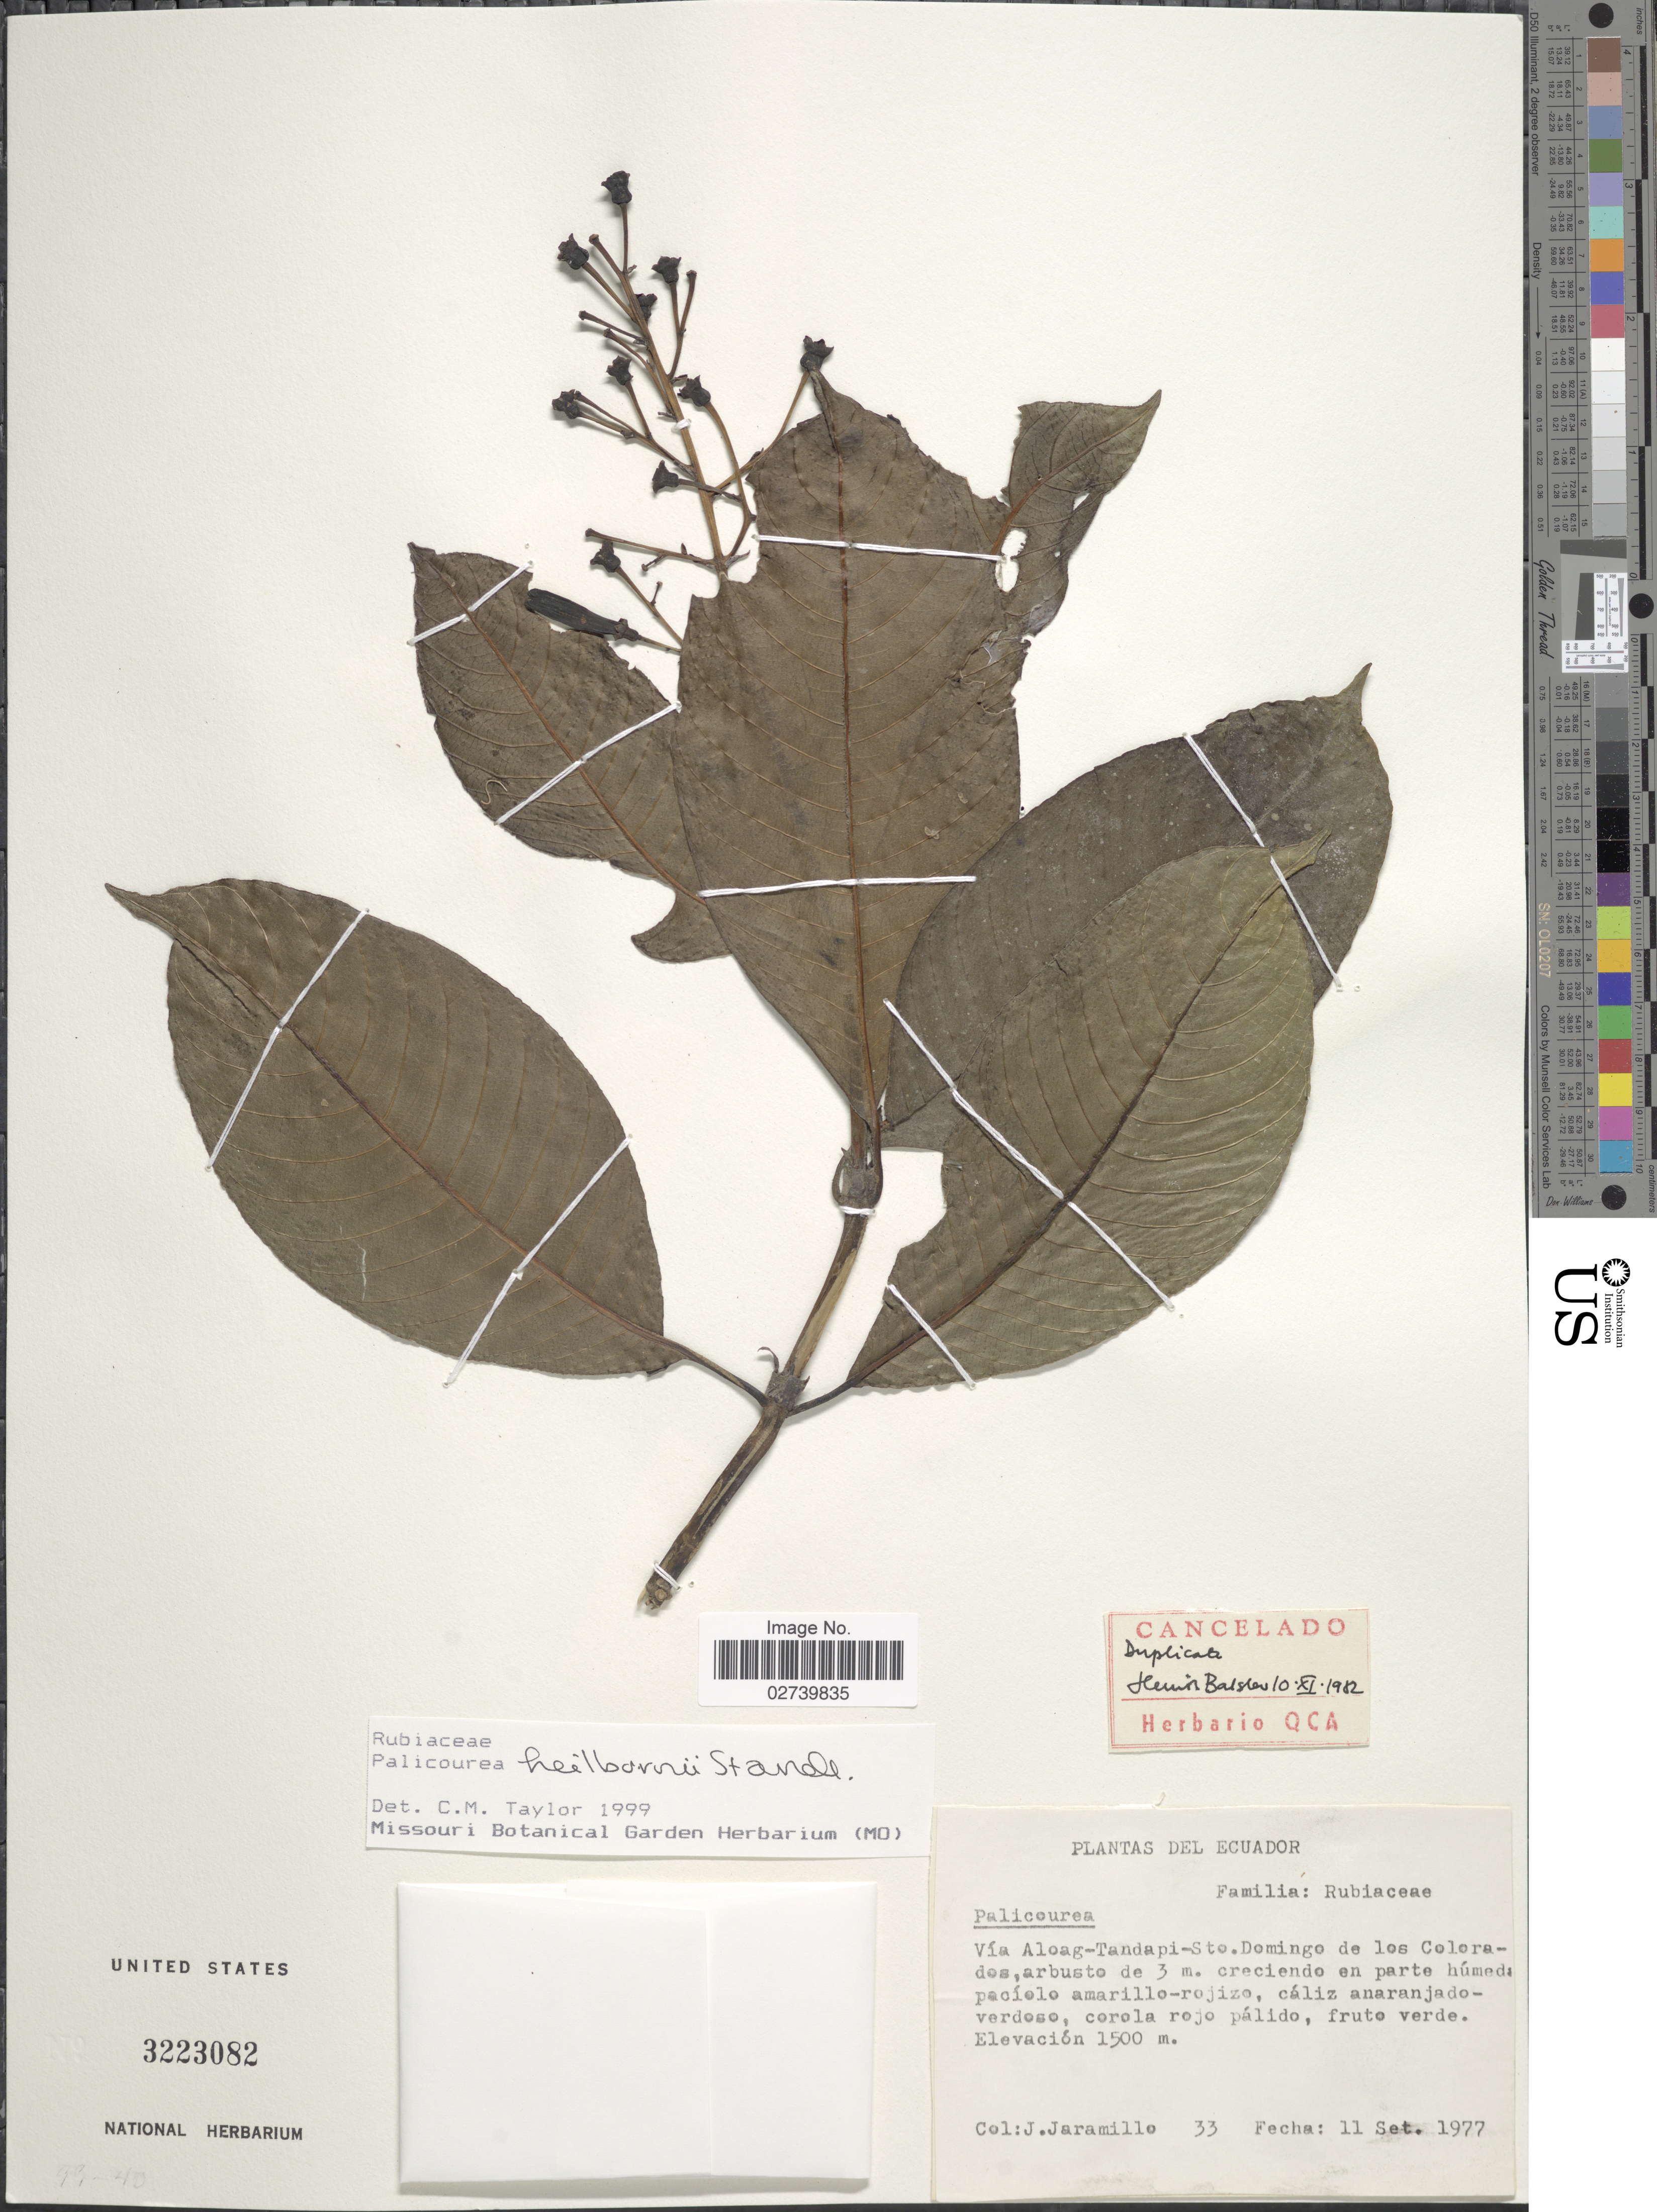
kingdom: Plantae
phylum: Tracheophyta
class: Magnoliopsida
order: Gentianales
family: Rubiaceae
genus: Palicourea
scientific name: Palicourea heilbornii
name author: Standl.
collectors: J. Jaramillo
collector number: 33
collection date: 1977-09-11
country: Ecuador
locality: Vía Aloag-Tandapi-Sto.Domingo de los Colorados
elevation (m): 1500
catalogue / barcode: US 3223082